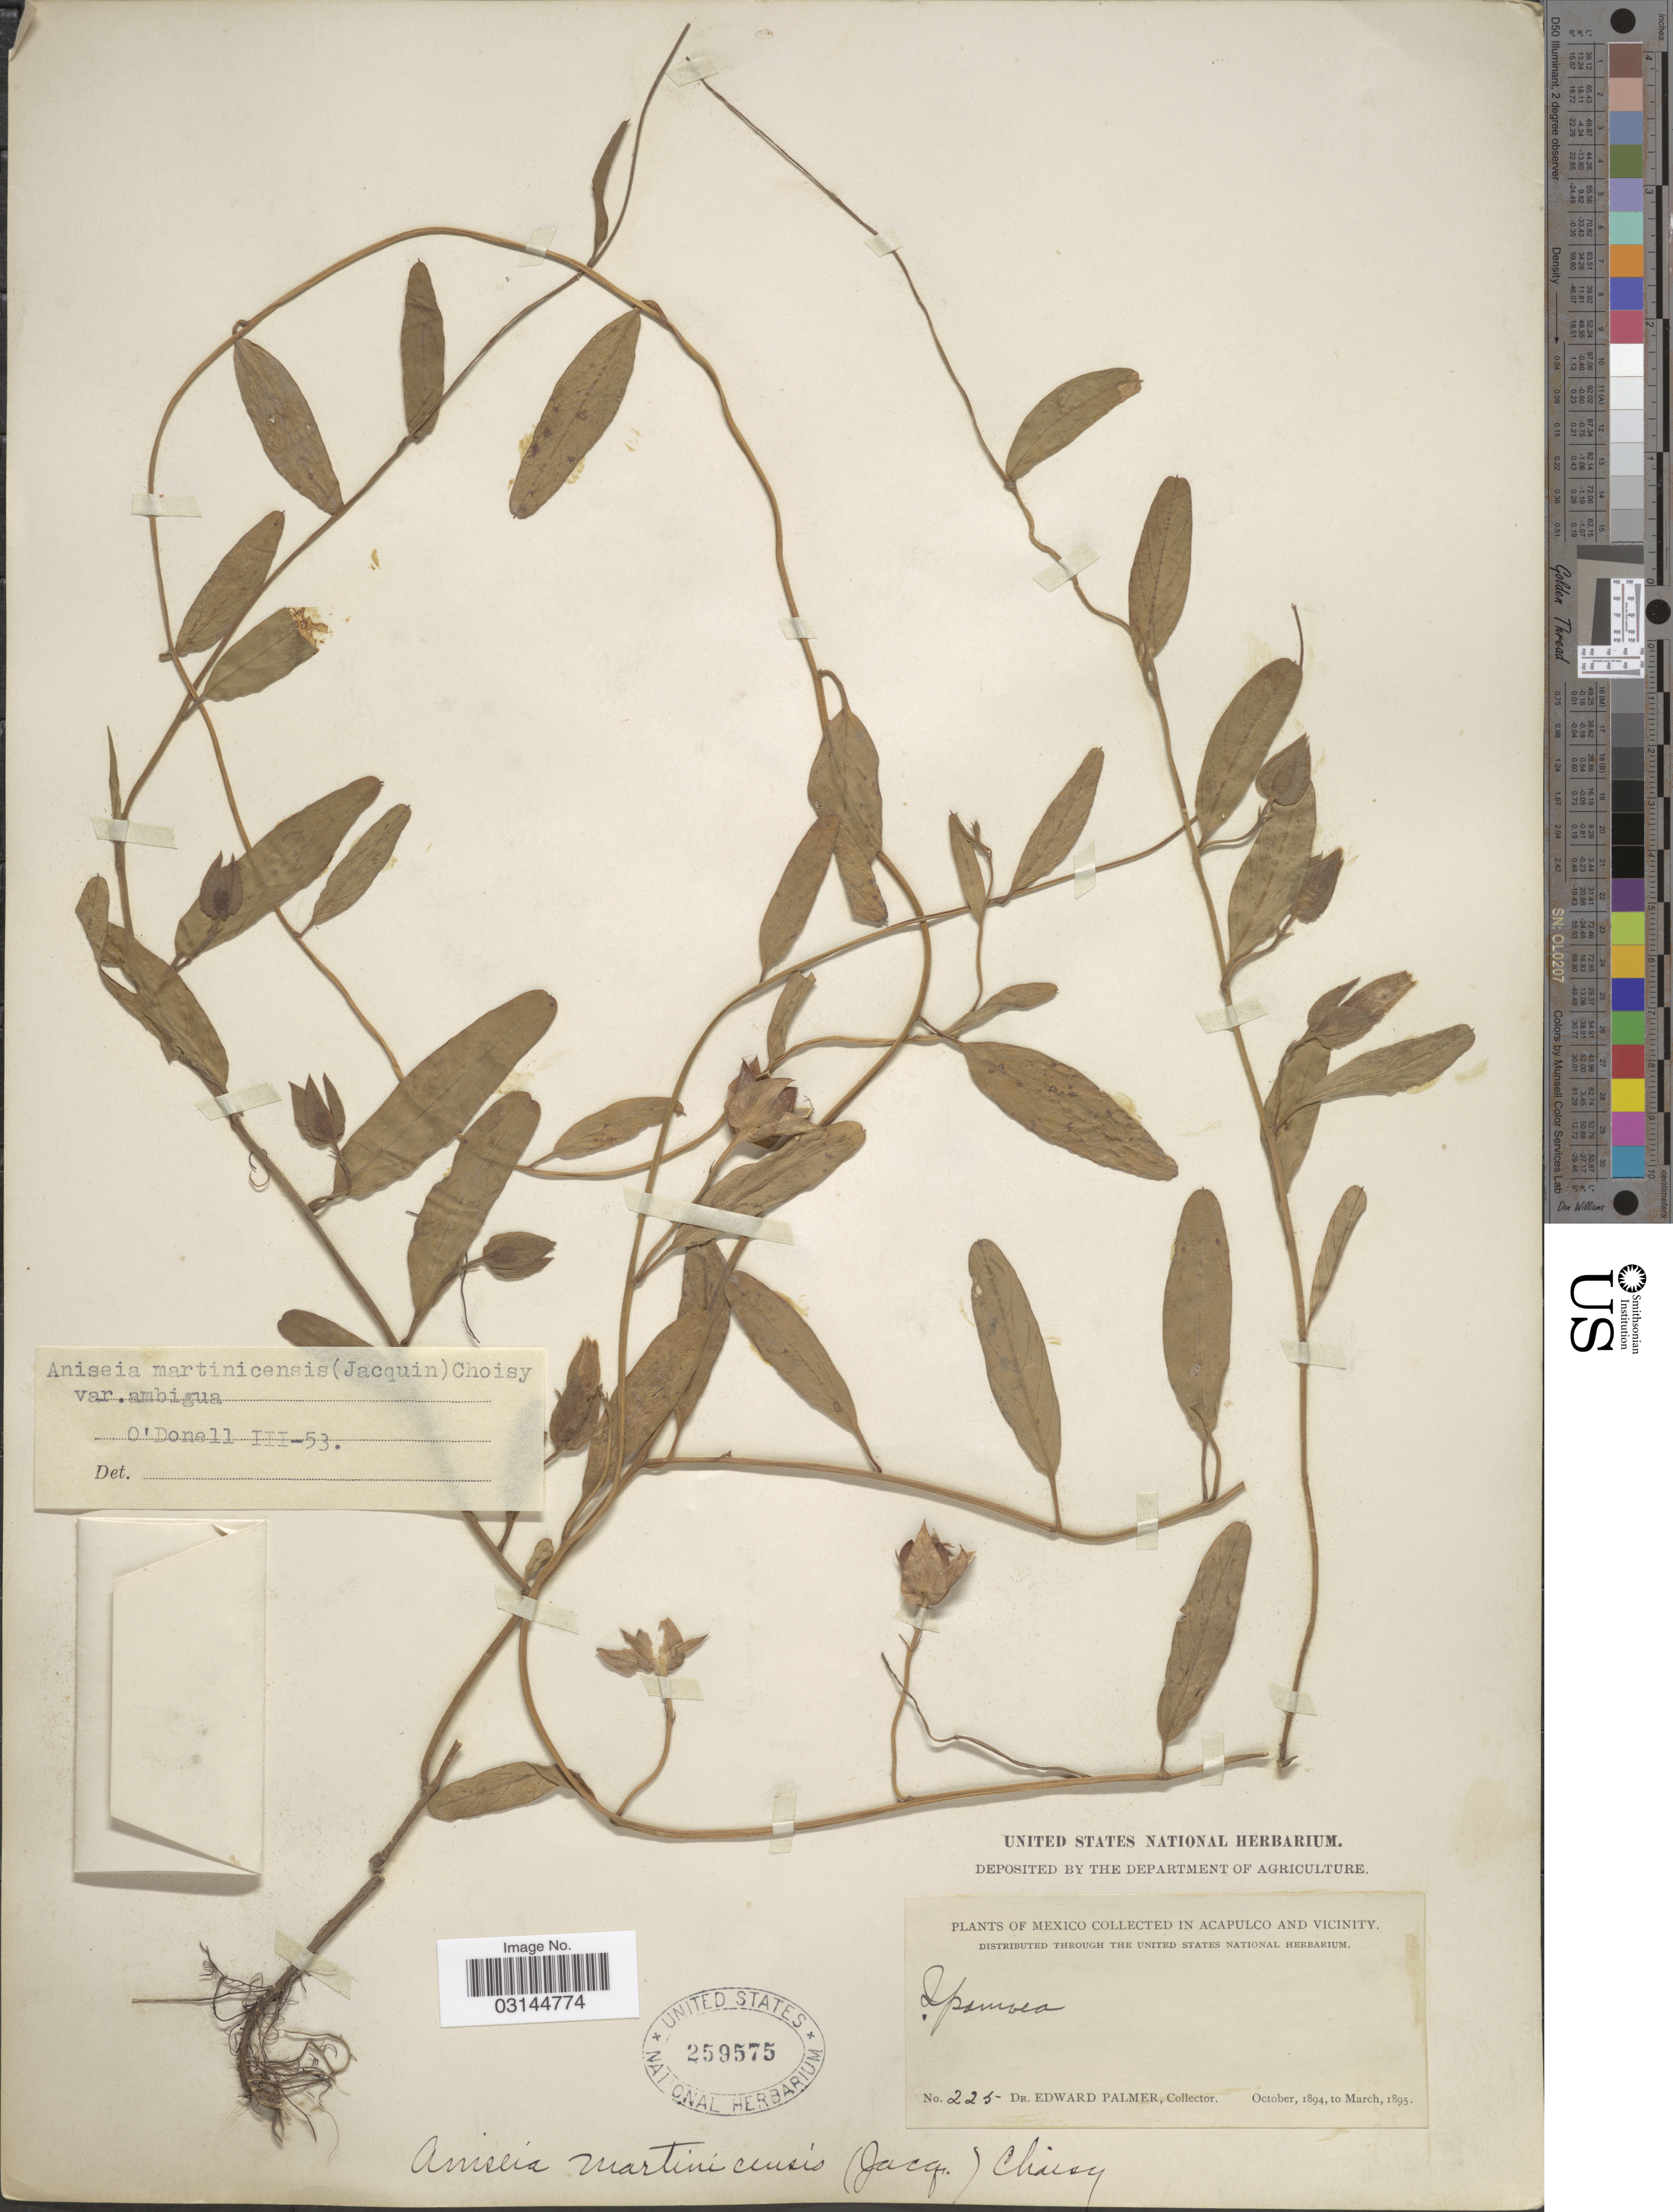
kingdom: Plantae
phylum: Tracheophyta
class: Magnoliopsida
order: Solanales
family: Convolvulaceae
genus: Aniseia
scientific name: Aniseia martinicensis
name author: (Jacq.) Choisy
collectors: E. Palmer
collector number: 225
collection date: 1894-10/1895-03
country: Mexico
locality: In Acapulco and Vicinity.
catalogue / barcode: US 259575